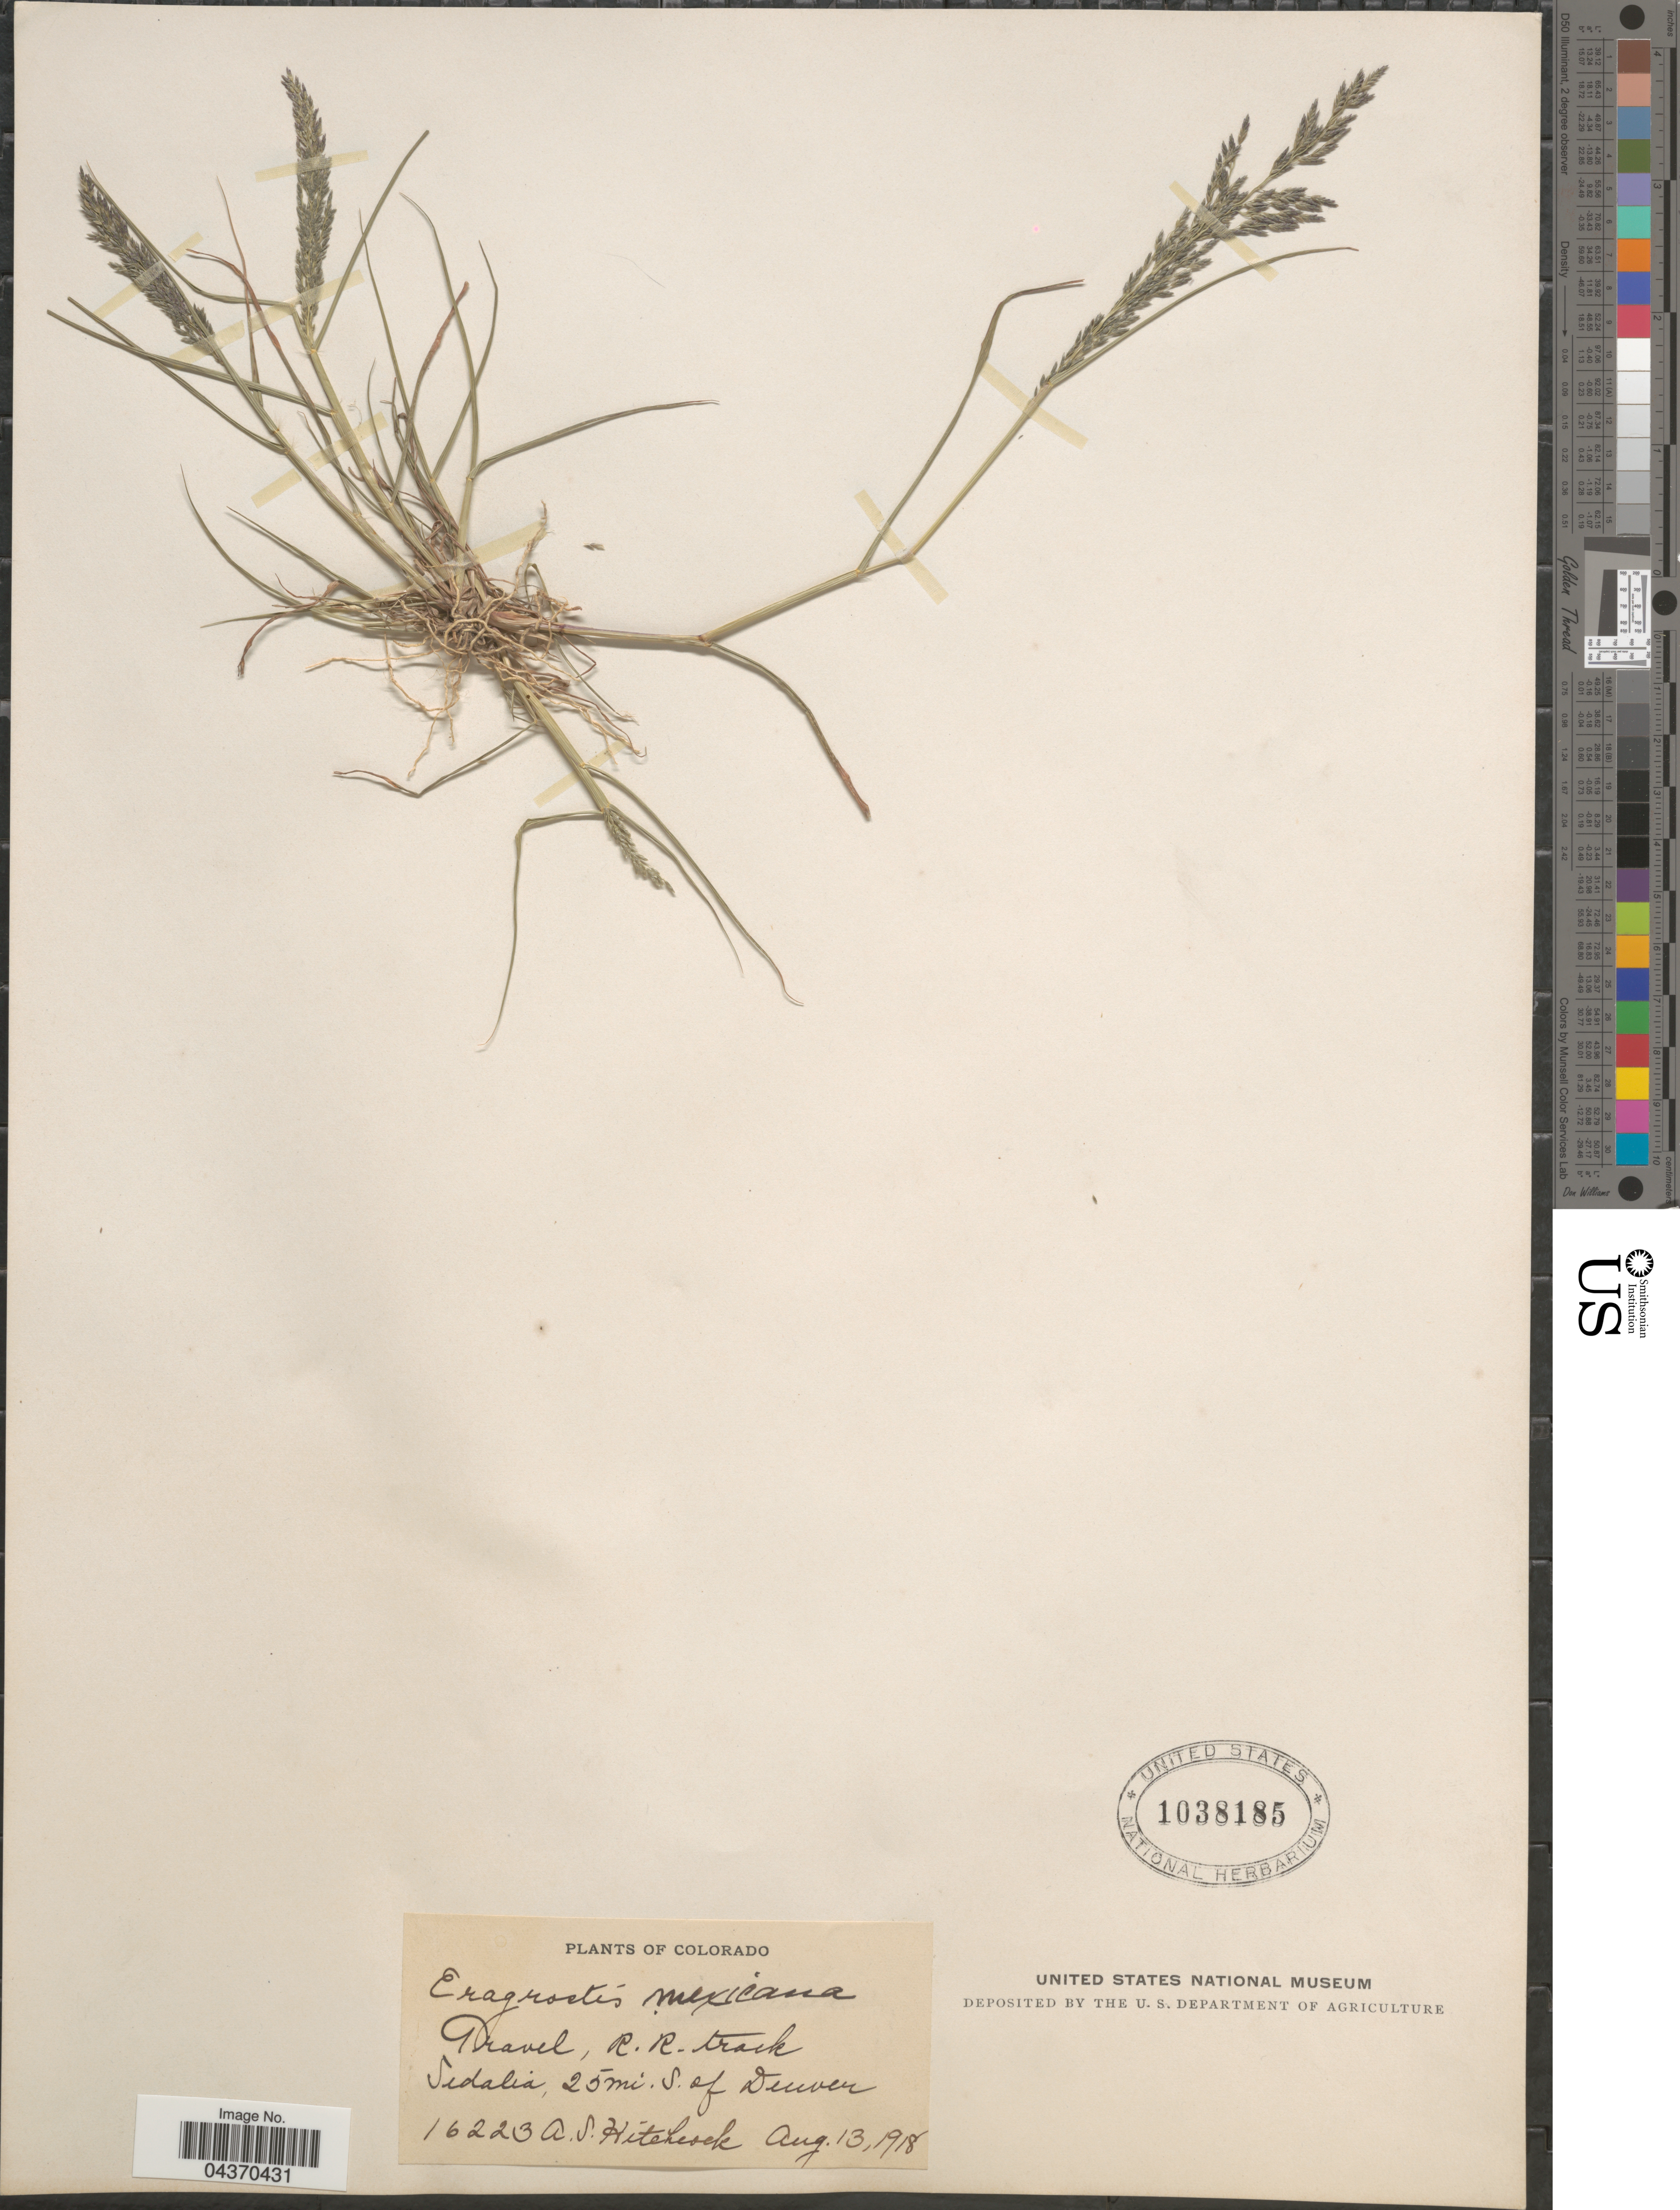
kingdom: Plantae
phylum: Tracheophyta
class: Liliopsida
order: Poales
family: Poaceae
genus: Eragrostis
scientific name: Eragrostis pectinacea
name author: (Michx.) Nees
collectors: A. S. Hitchcock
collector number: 16223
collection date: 1918-08-13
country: United States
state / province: Colorado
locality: Gravel, R. R. track Sedalia, 25 mi. S. of Denver.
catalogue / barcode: US 1038185